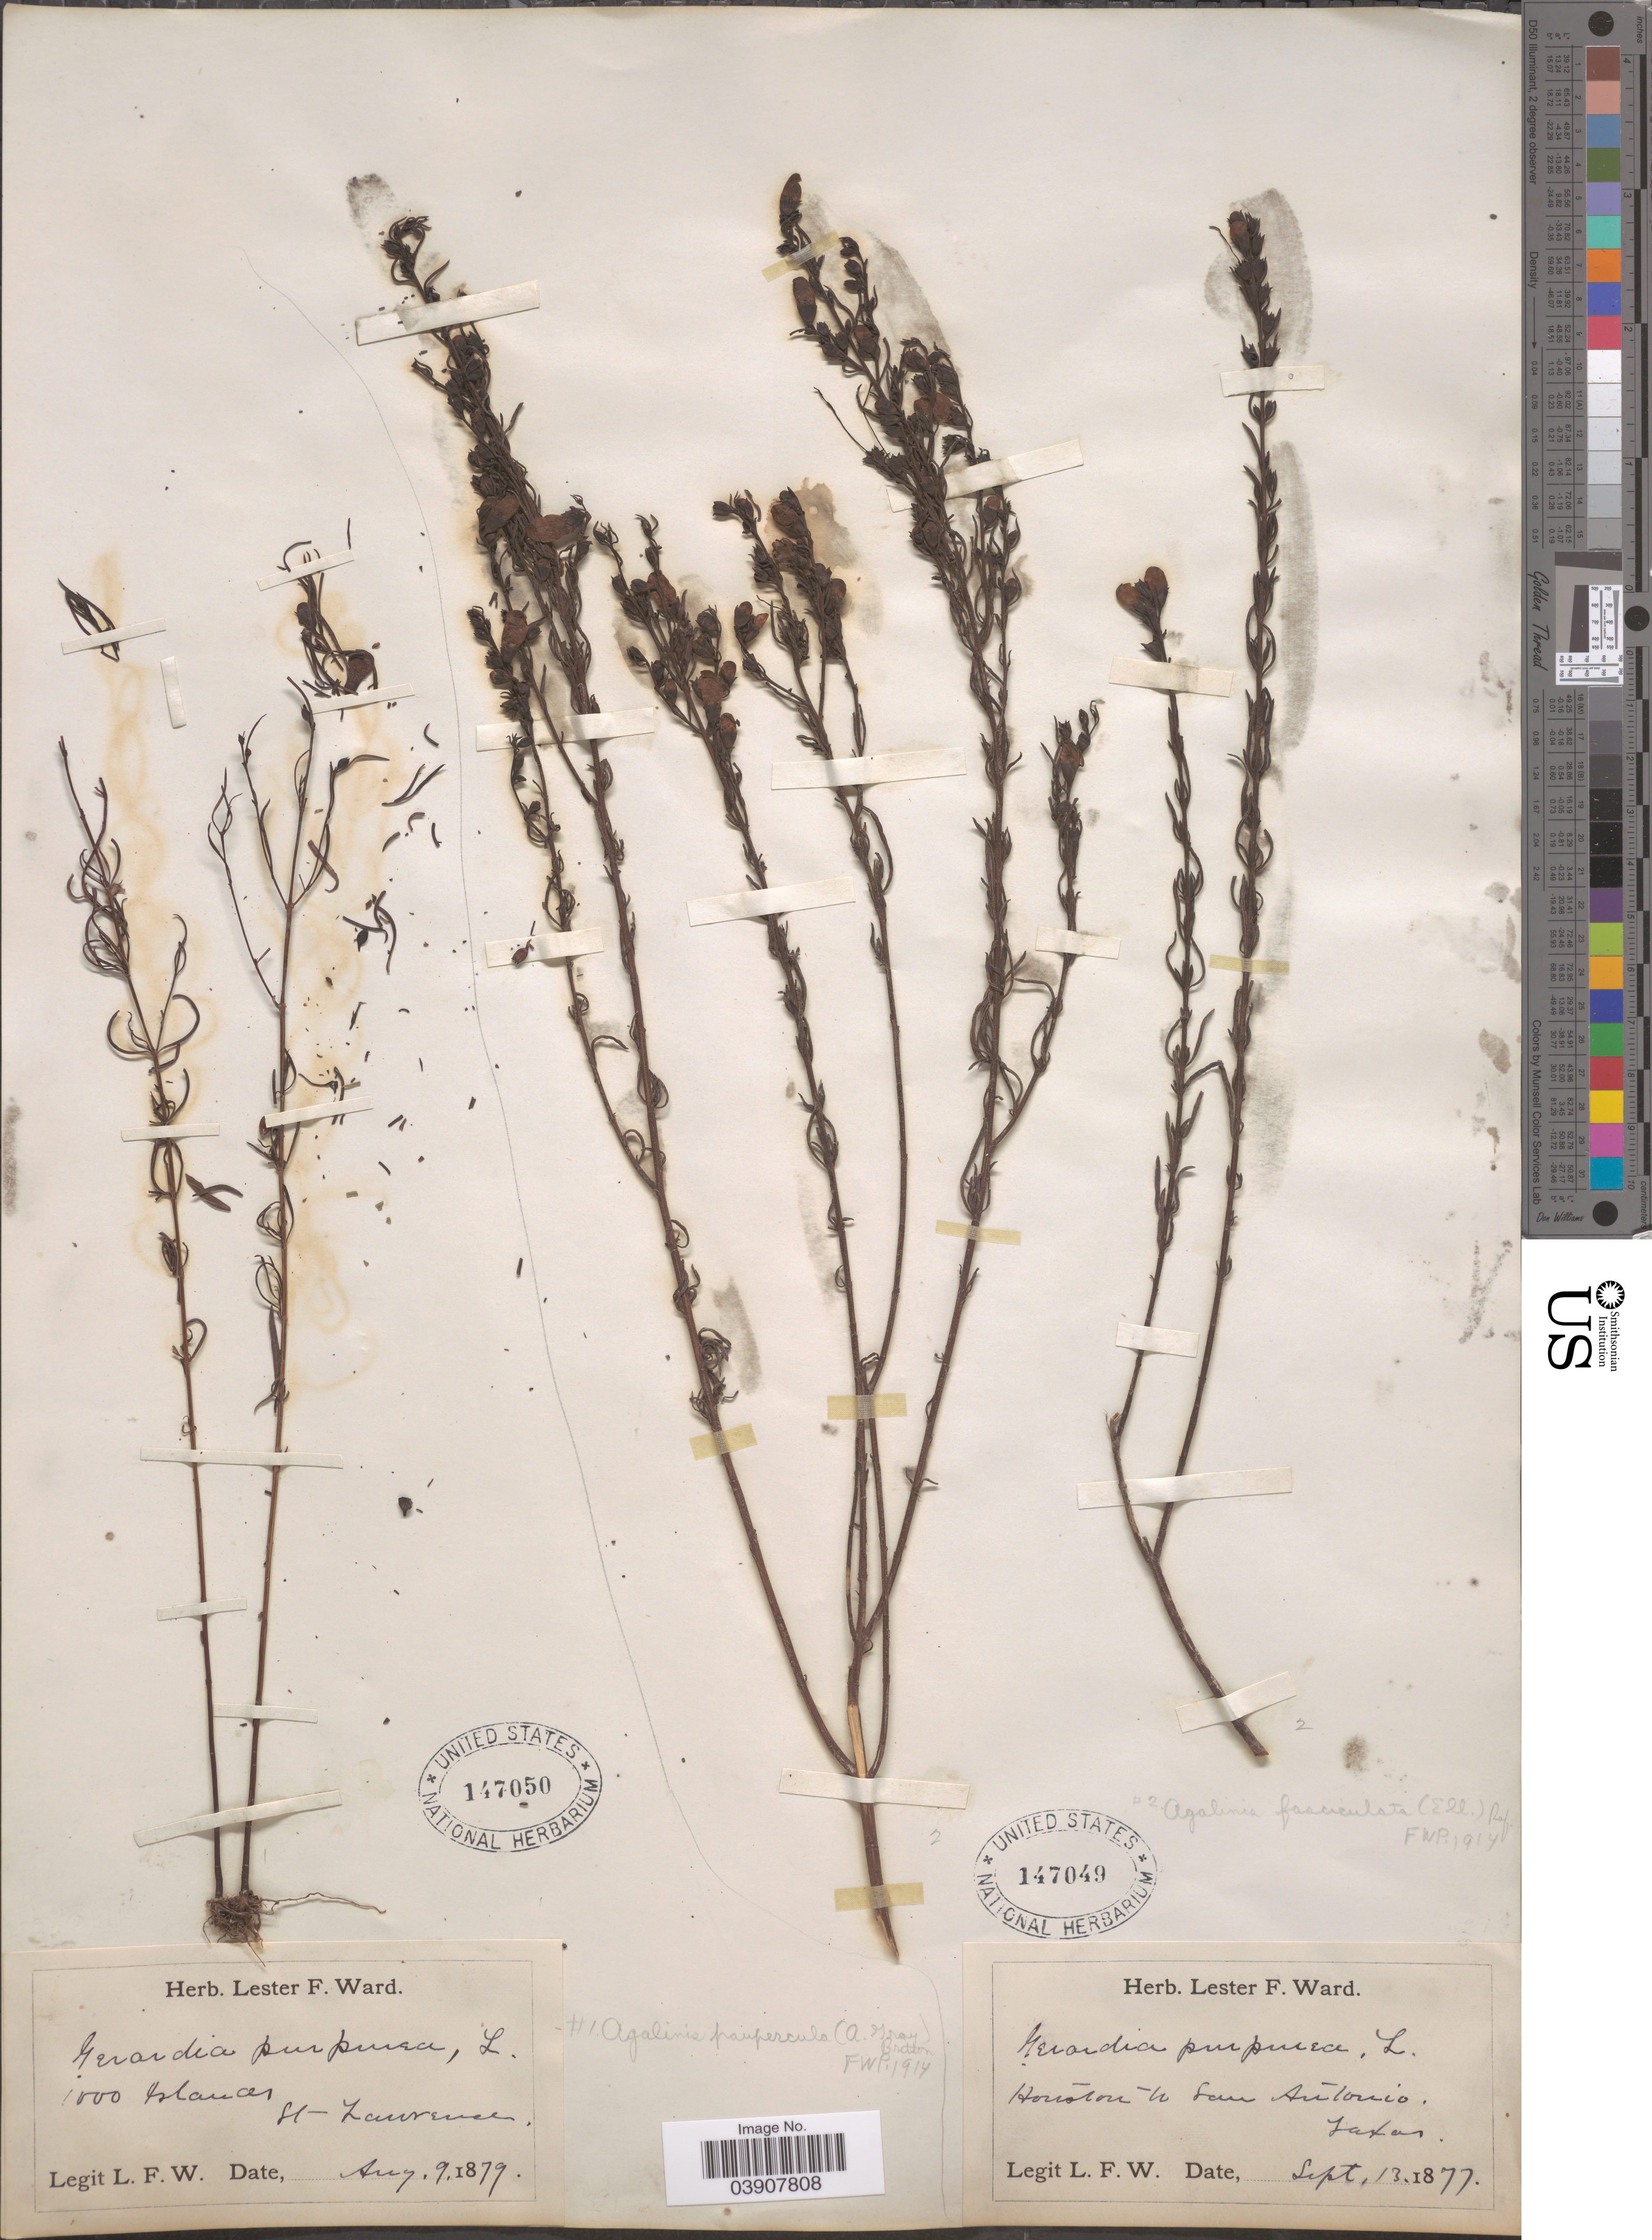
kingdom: Plantae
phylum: Tracheophyta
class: Magnoliopsida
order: Lamiales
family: Orobanchaceae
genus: Agalinis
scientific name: Agalinis fasciculata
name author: (Elliott) Raf.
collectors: L. F. Ward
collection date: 1879-08-09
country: United States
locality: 1000 Islands. St- Lawrence.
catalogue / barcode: US 147050